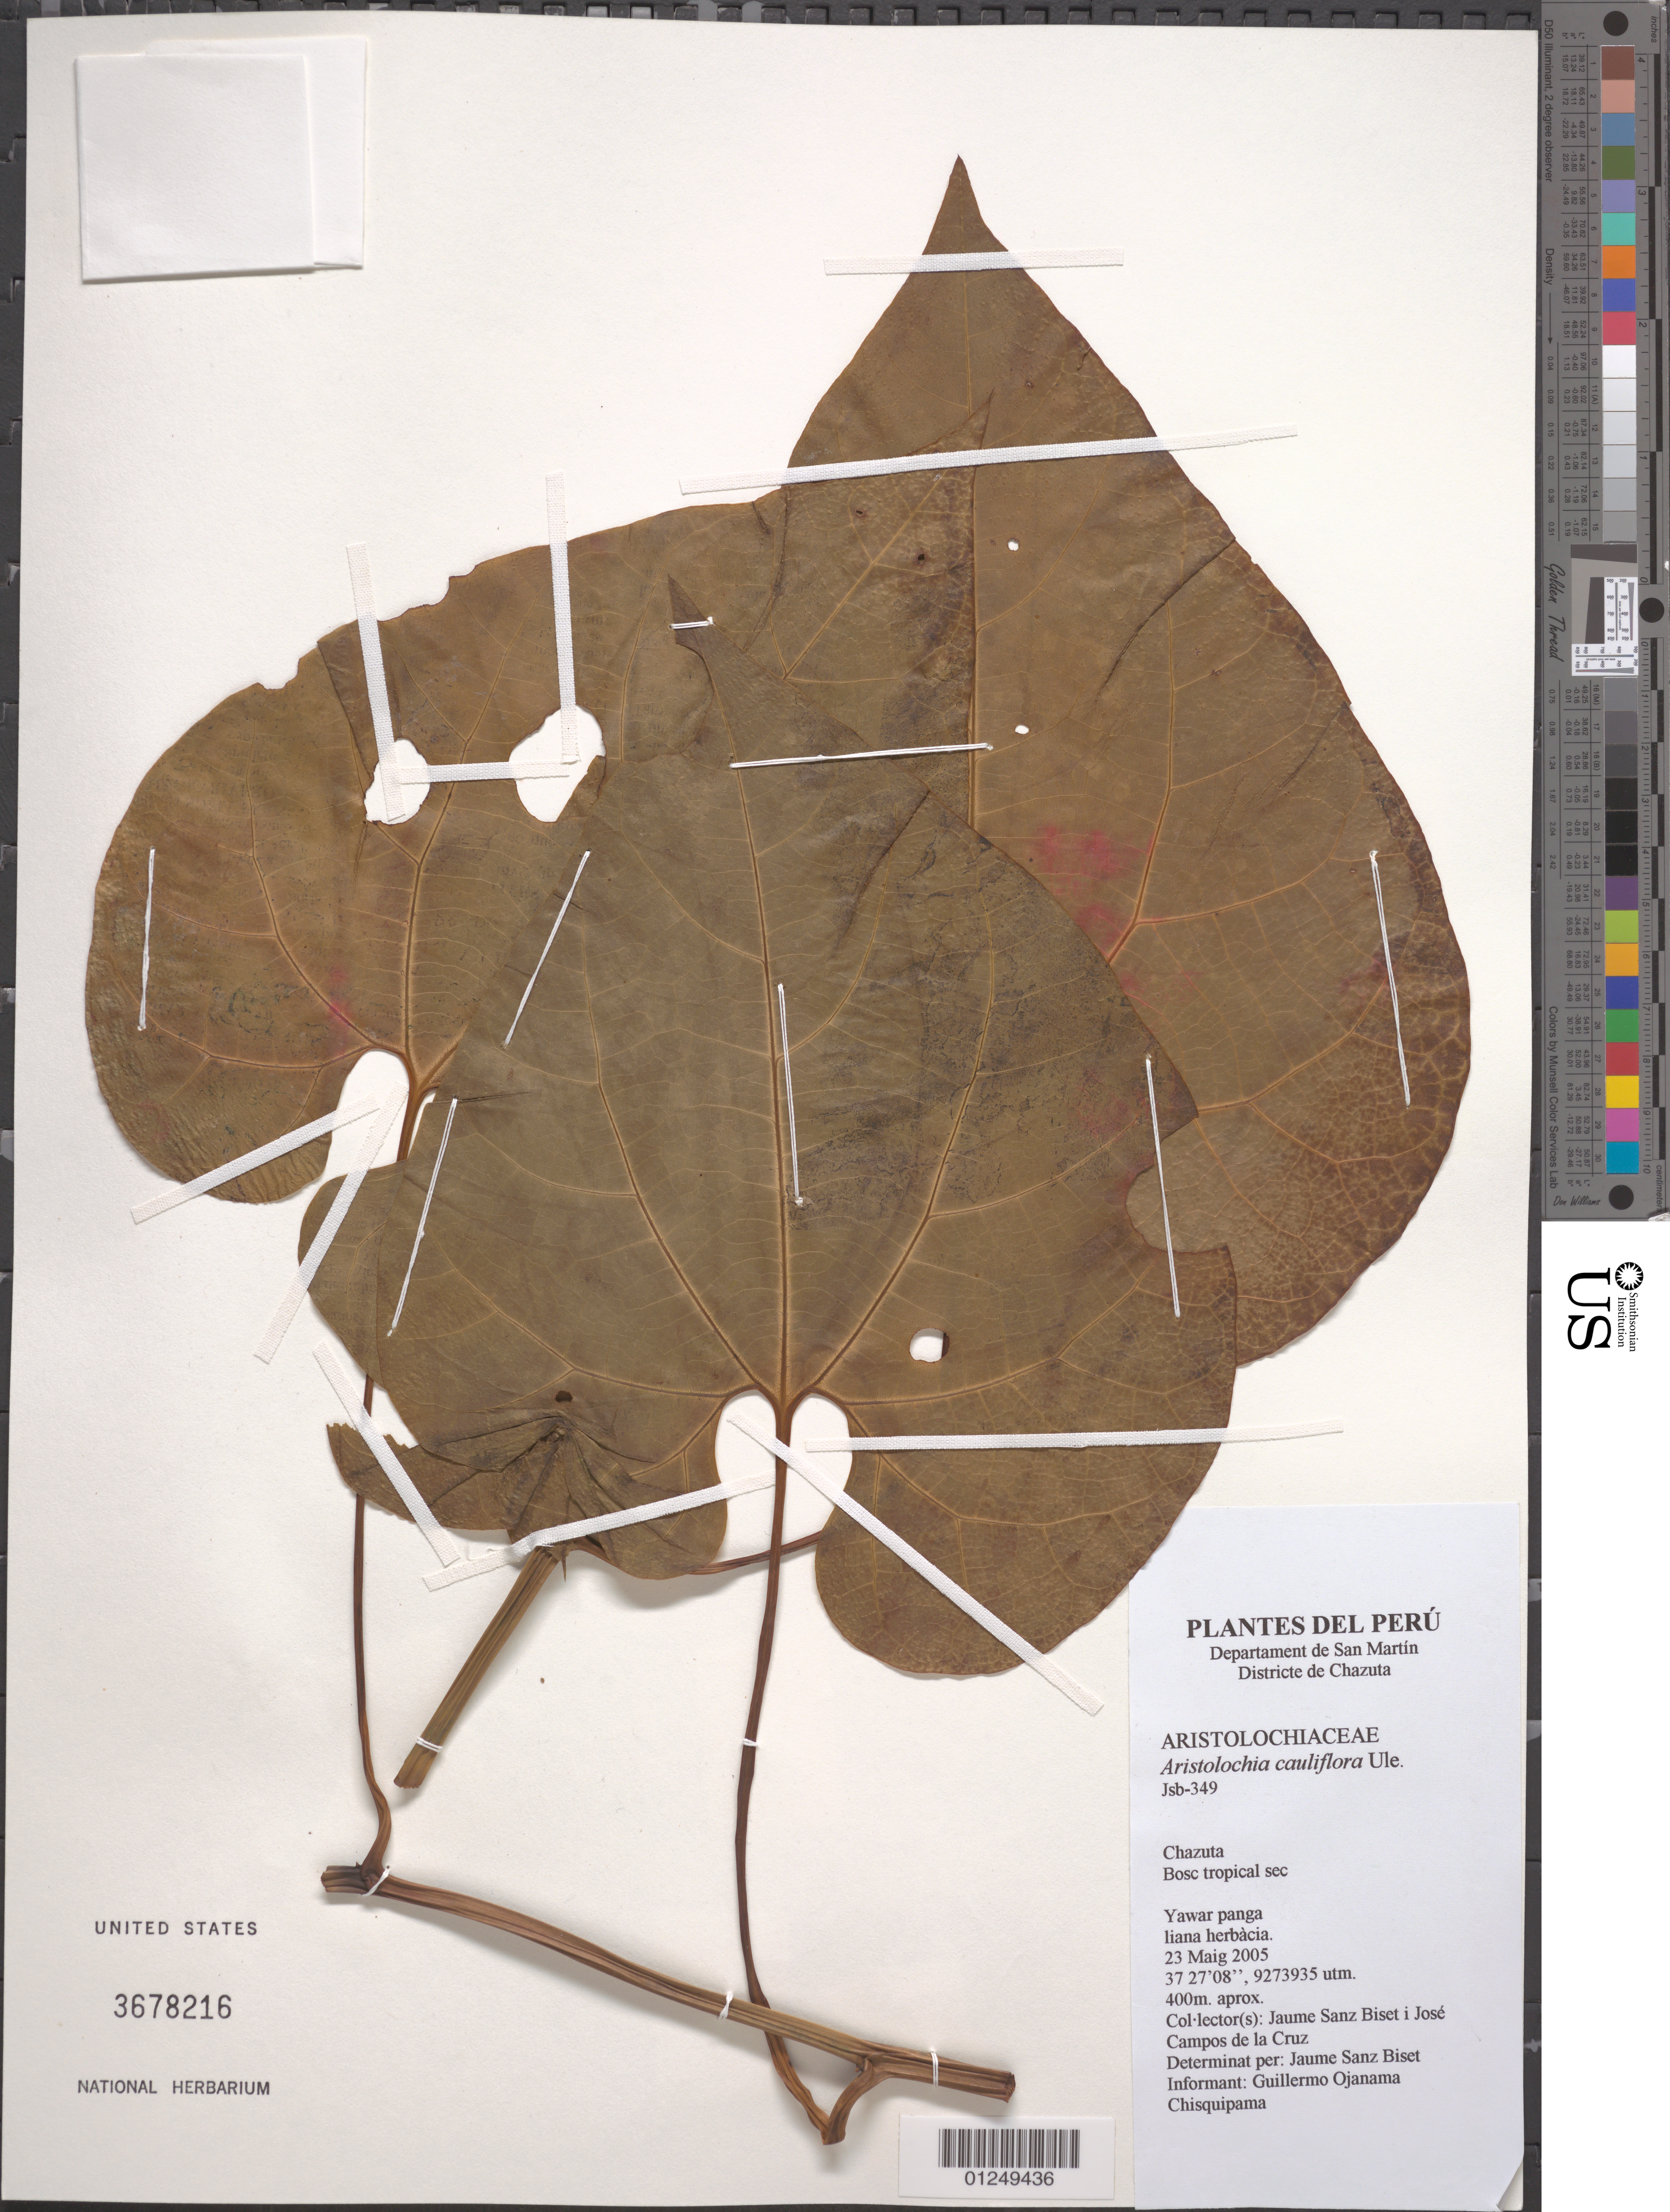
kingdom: Plantae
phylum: Tracheophyta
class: Magnoliopsida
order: Piperales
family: Aristolochiaceae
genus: Aristolochia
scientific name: Aristolochia cauliflora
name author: Ule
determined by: Sanz Biset, J.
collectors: J. Sanz Biset & J. Campos de la Cruz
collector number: Jsb-349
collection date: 2005-05-23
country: Peru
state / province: San Martín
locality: Districte de Chazuta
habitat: Bosc tropical sec [tropical dry forest].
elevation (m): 400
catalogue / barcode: US 3678216